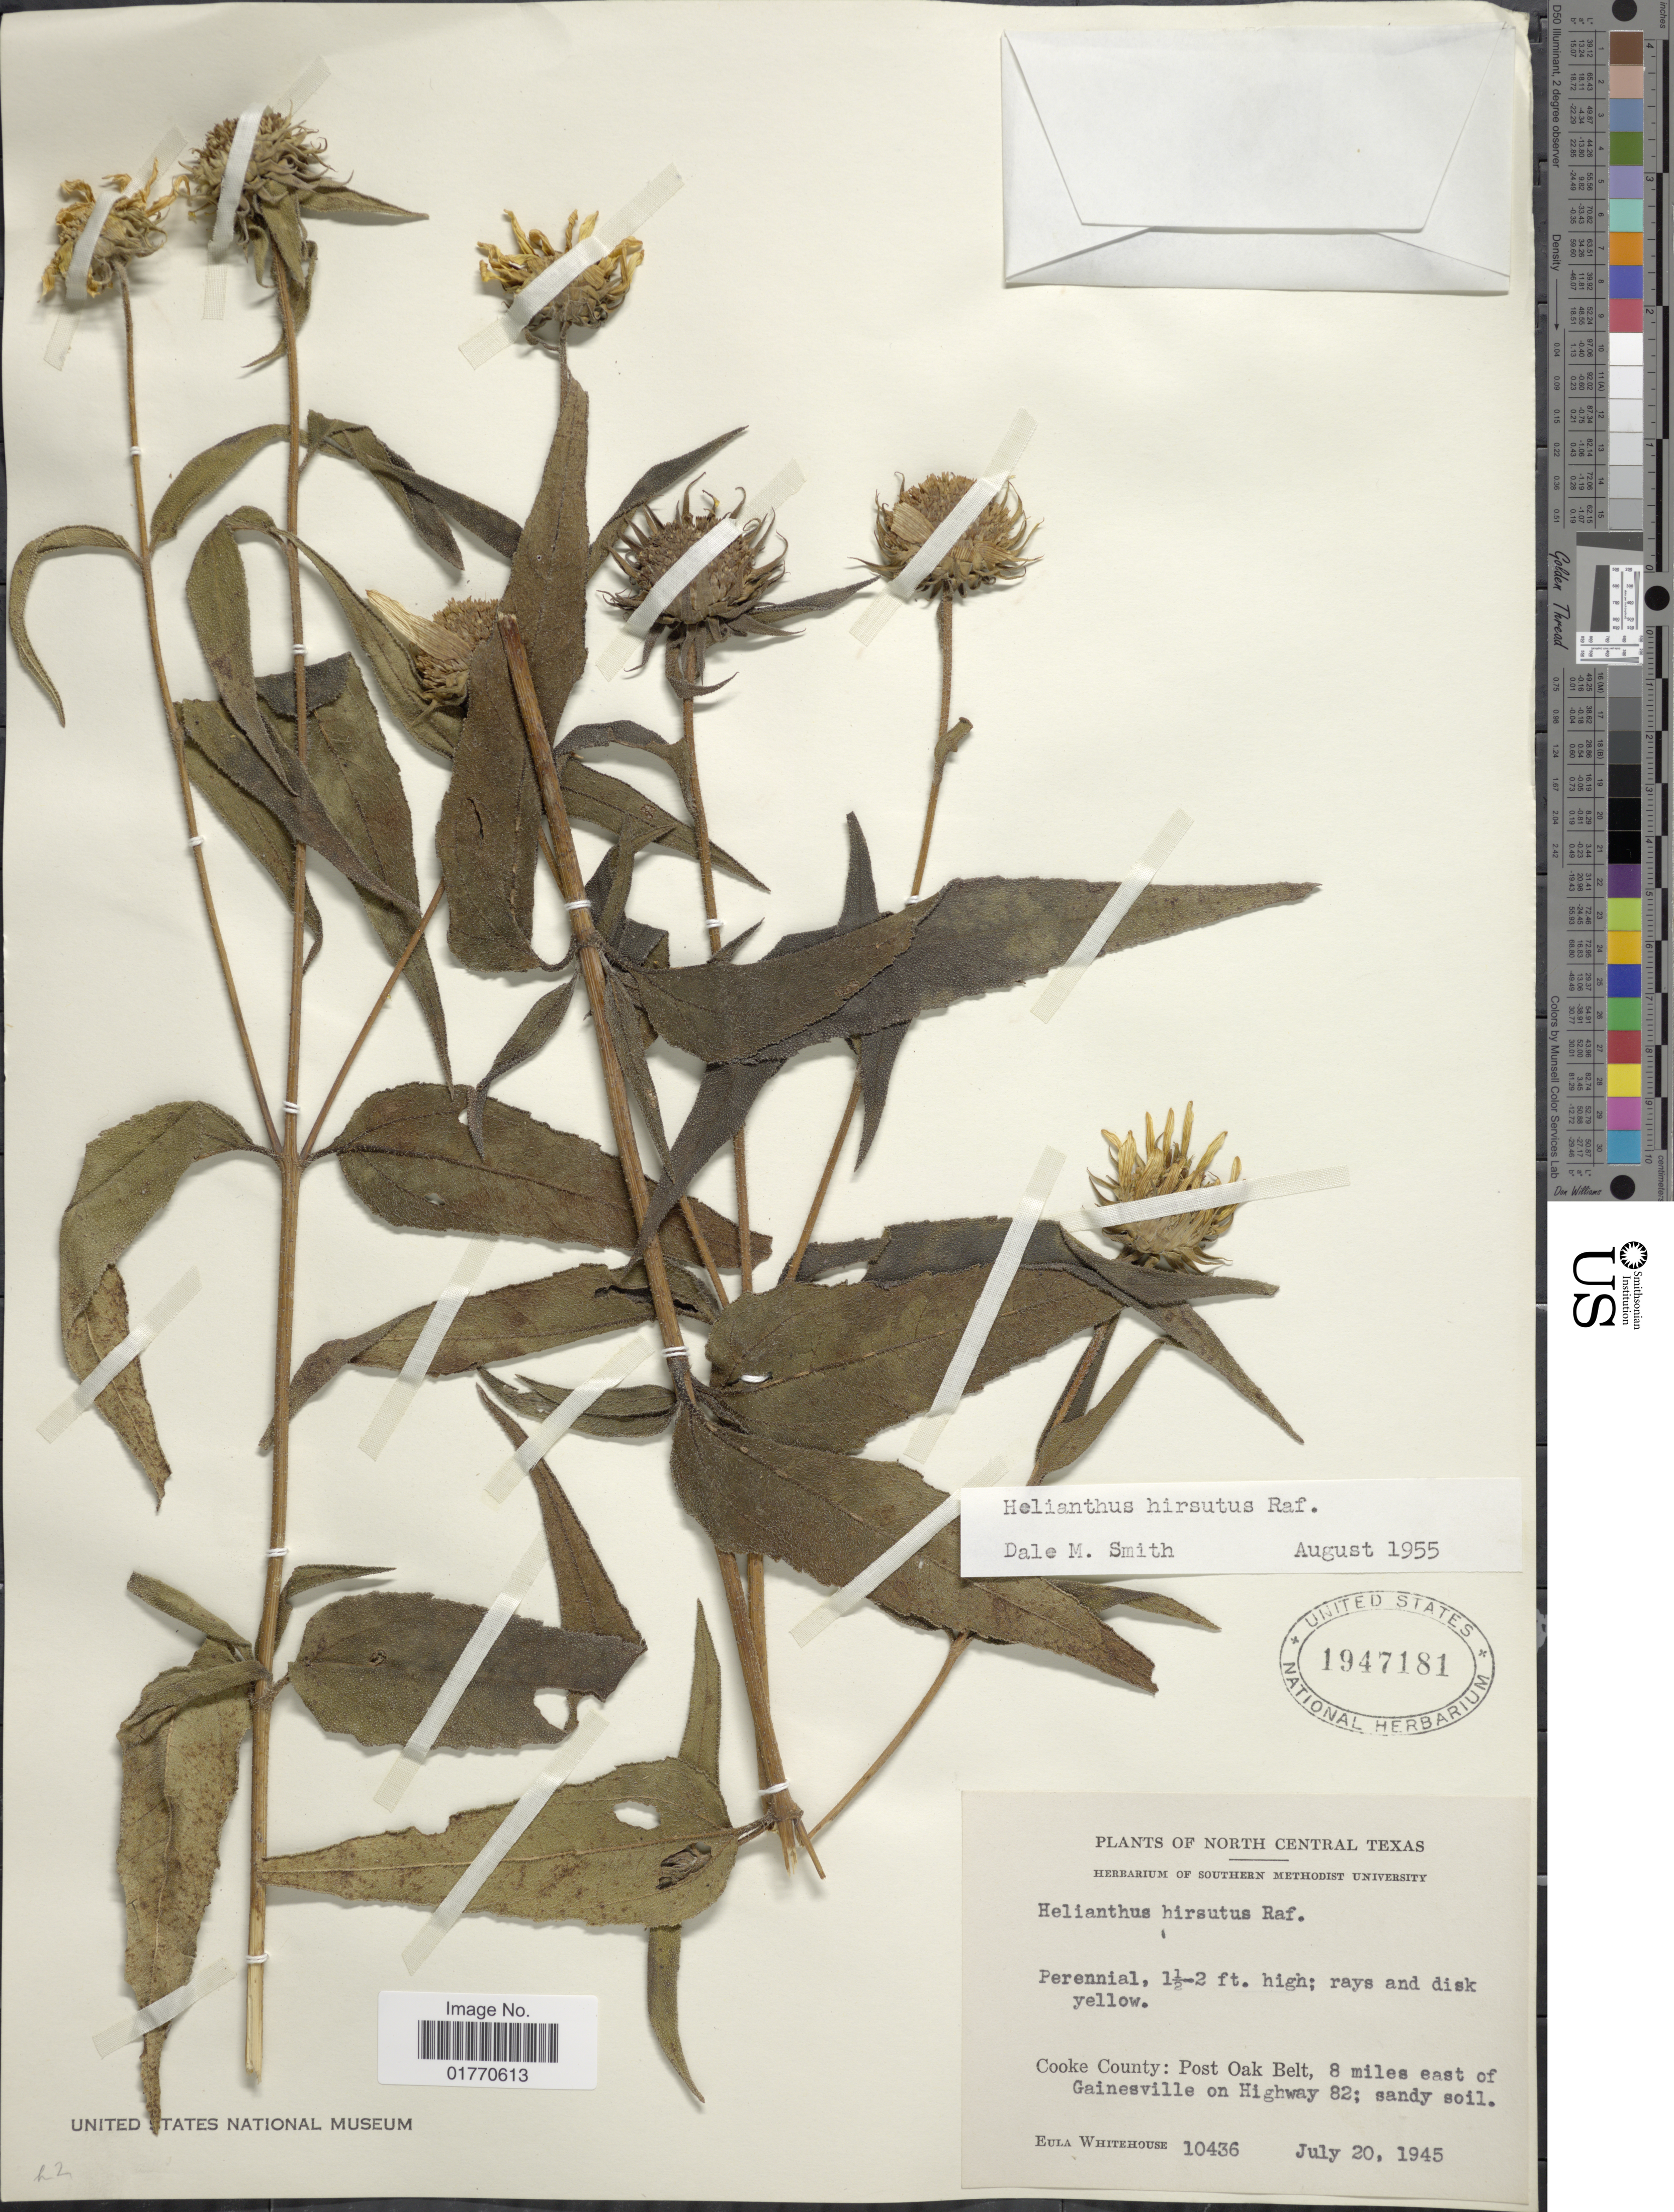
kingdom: Plantae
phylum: Tracheophyta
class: Magnoliopsida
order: Asterales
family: Asteraceae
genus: Helianthus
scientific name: Helianthus hirsutus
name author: Raf.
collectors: E. Whitehouse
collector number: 10436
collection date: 1945-07-20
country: United States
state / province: Texas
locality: North Central Texas, Cooke CountyL Post Oak Belt, 8 miles east of Gainesville on Highway 82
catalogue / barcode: US 1947181